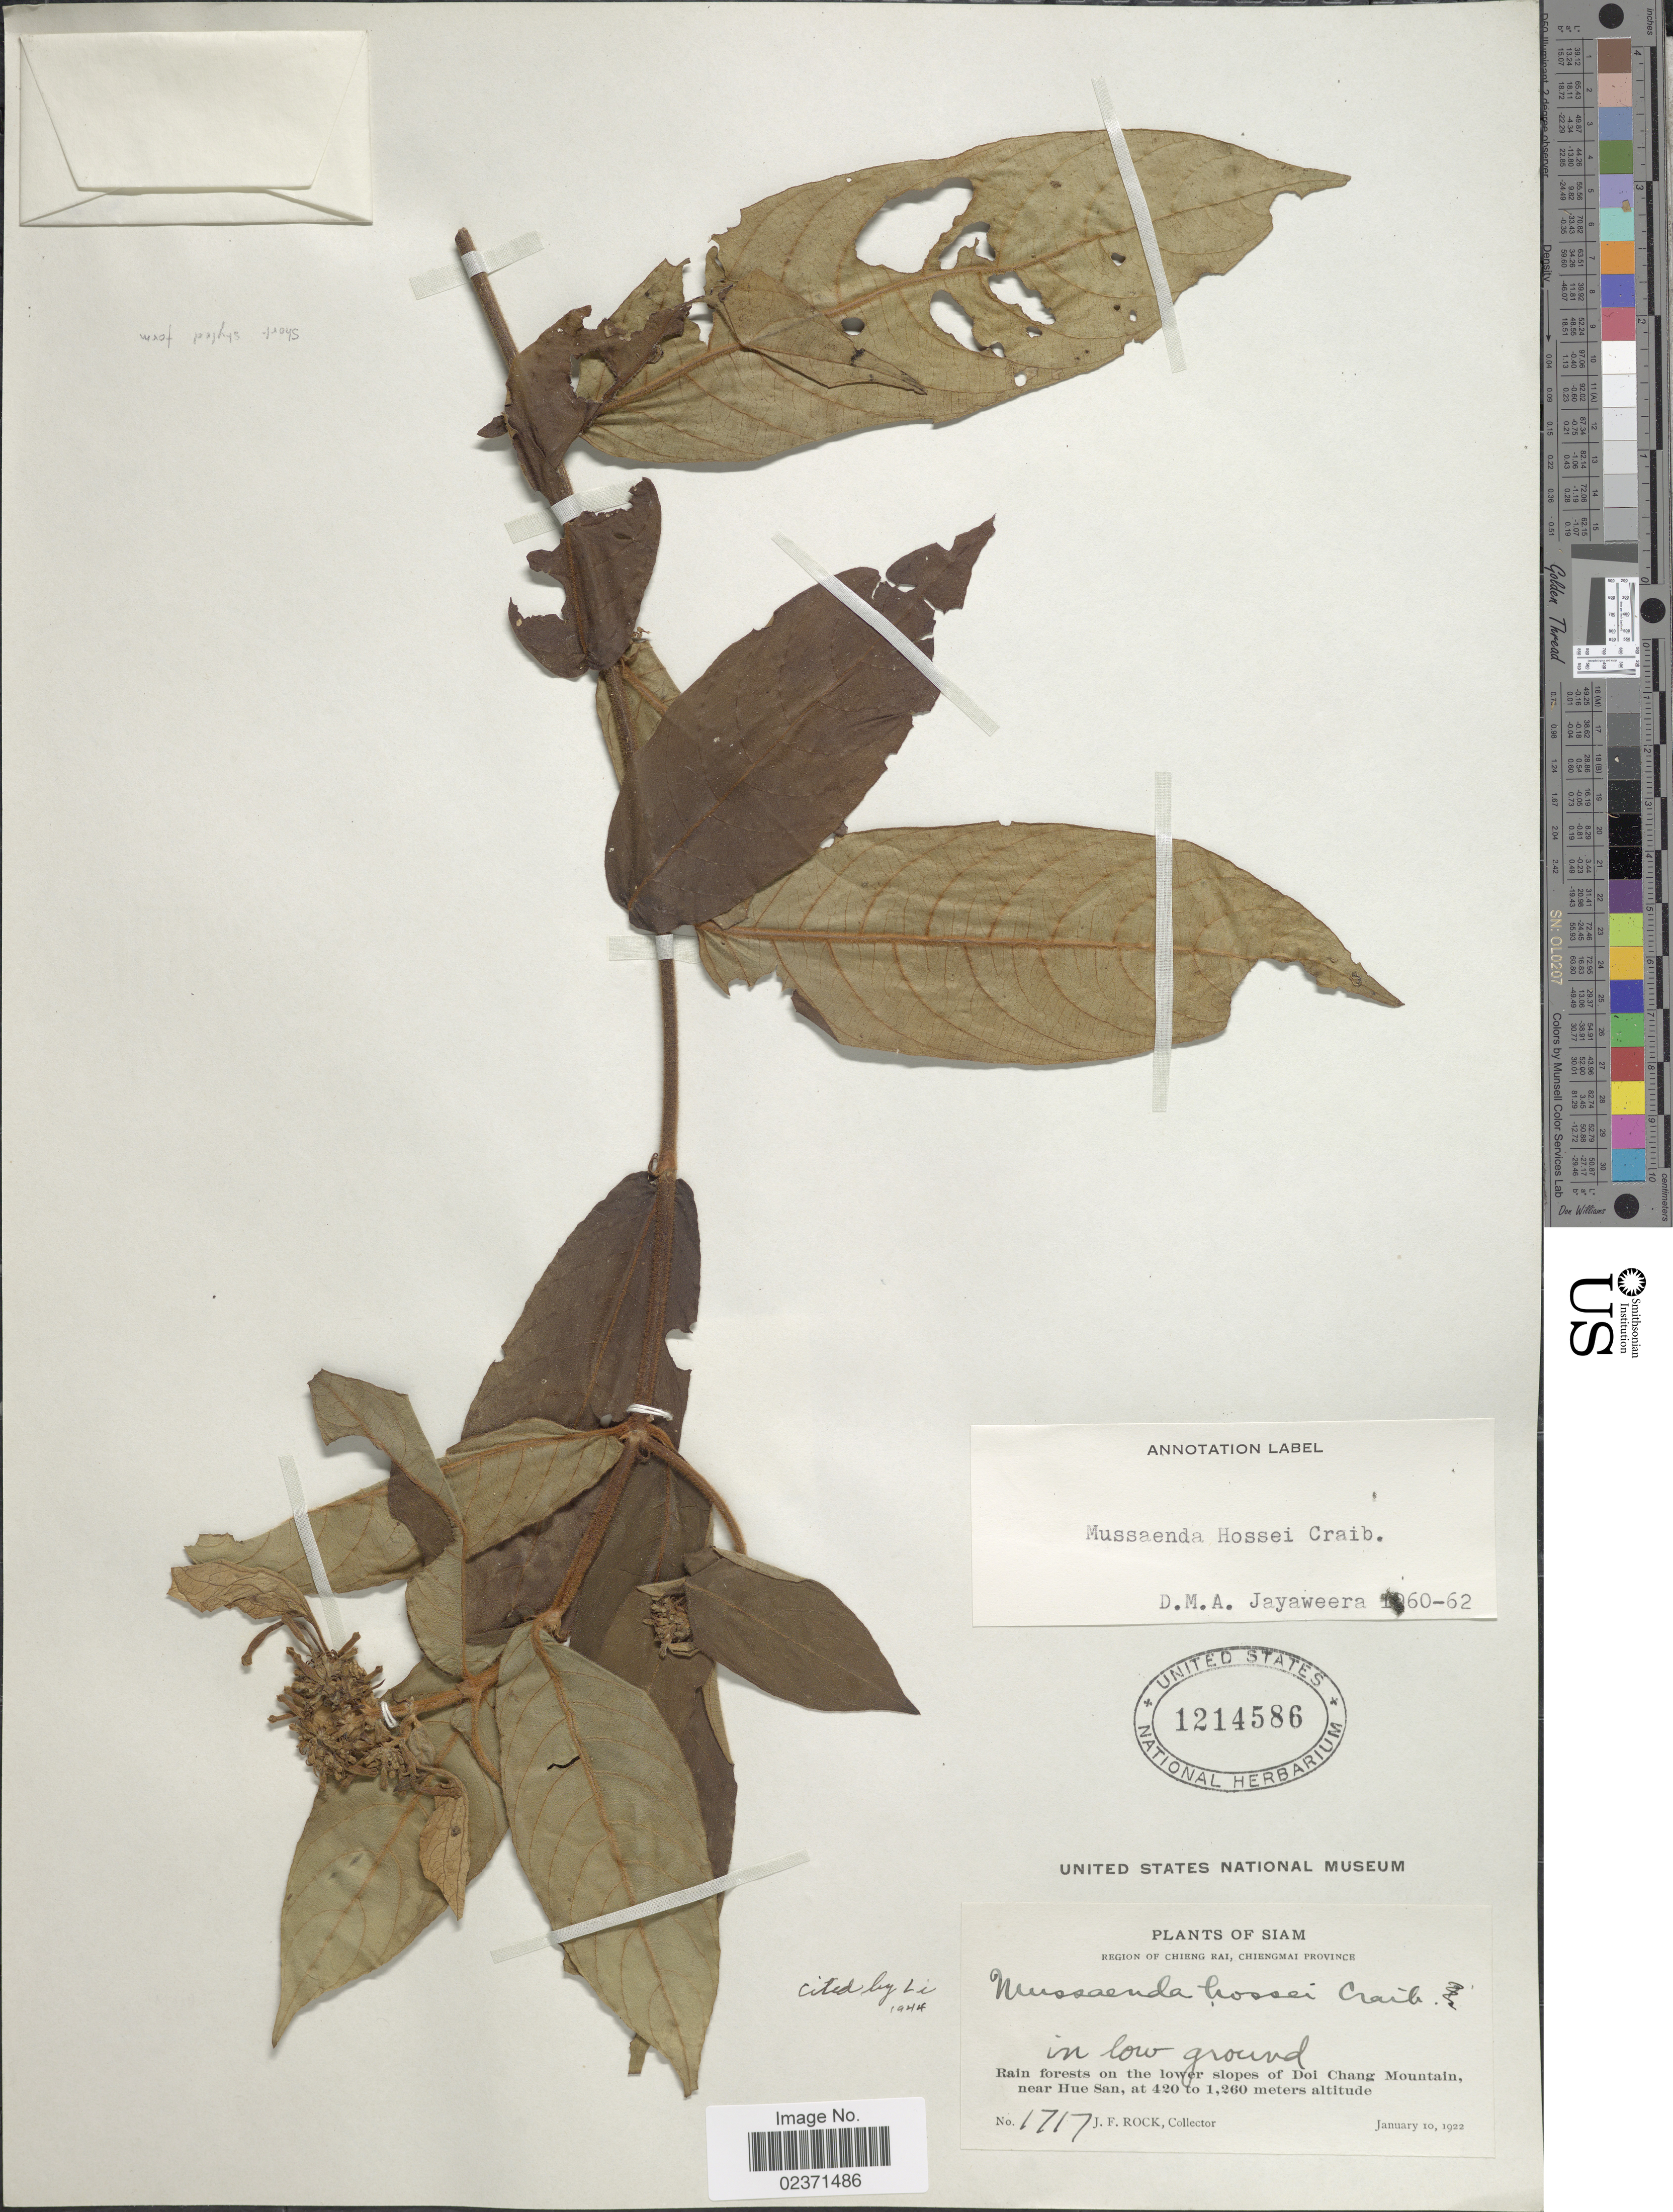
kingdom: Plantae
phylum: Tracheophyta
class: Magnoliopsida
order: Gentianales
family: Rubiaceae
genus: Mussaenda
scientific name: Mussaenda hossei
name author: Craib ex Hosseus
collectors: J. Rock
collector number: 1717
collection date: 1922-01-10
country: Thailand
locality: Siam. Region of Chieng Rai, Chiengmai Province. lower slopes of Doi Chang Mountain, near Hue San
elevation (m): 420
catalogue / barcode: US 1214586